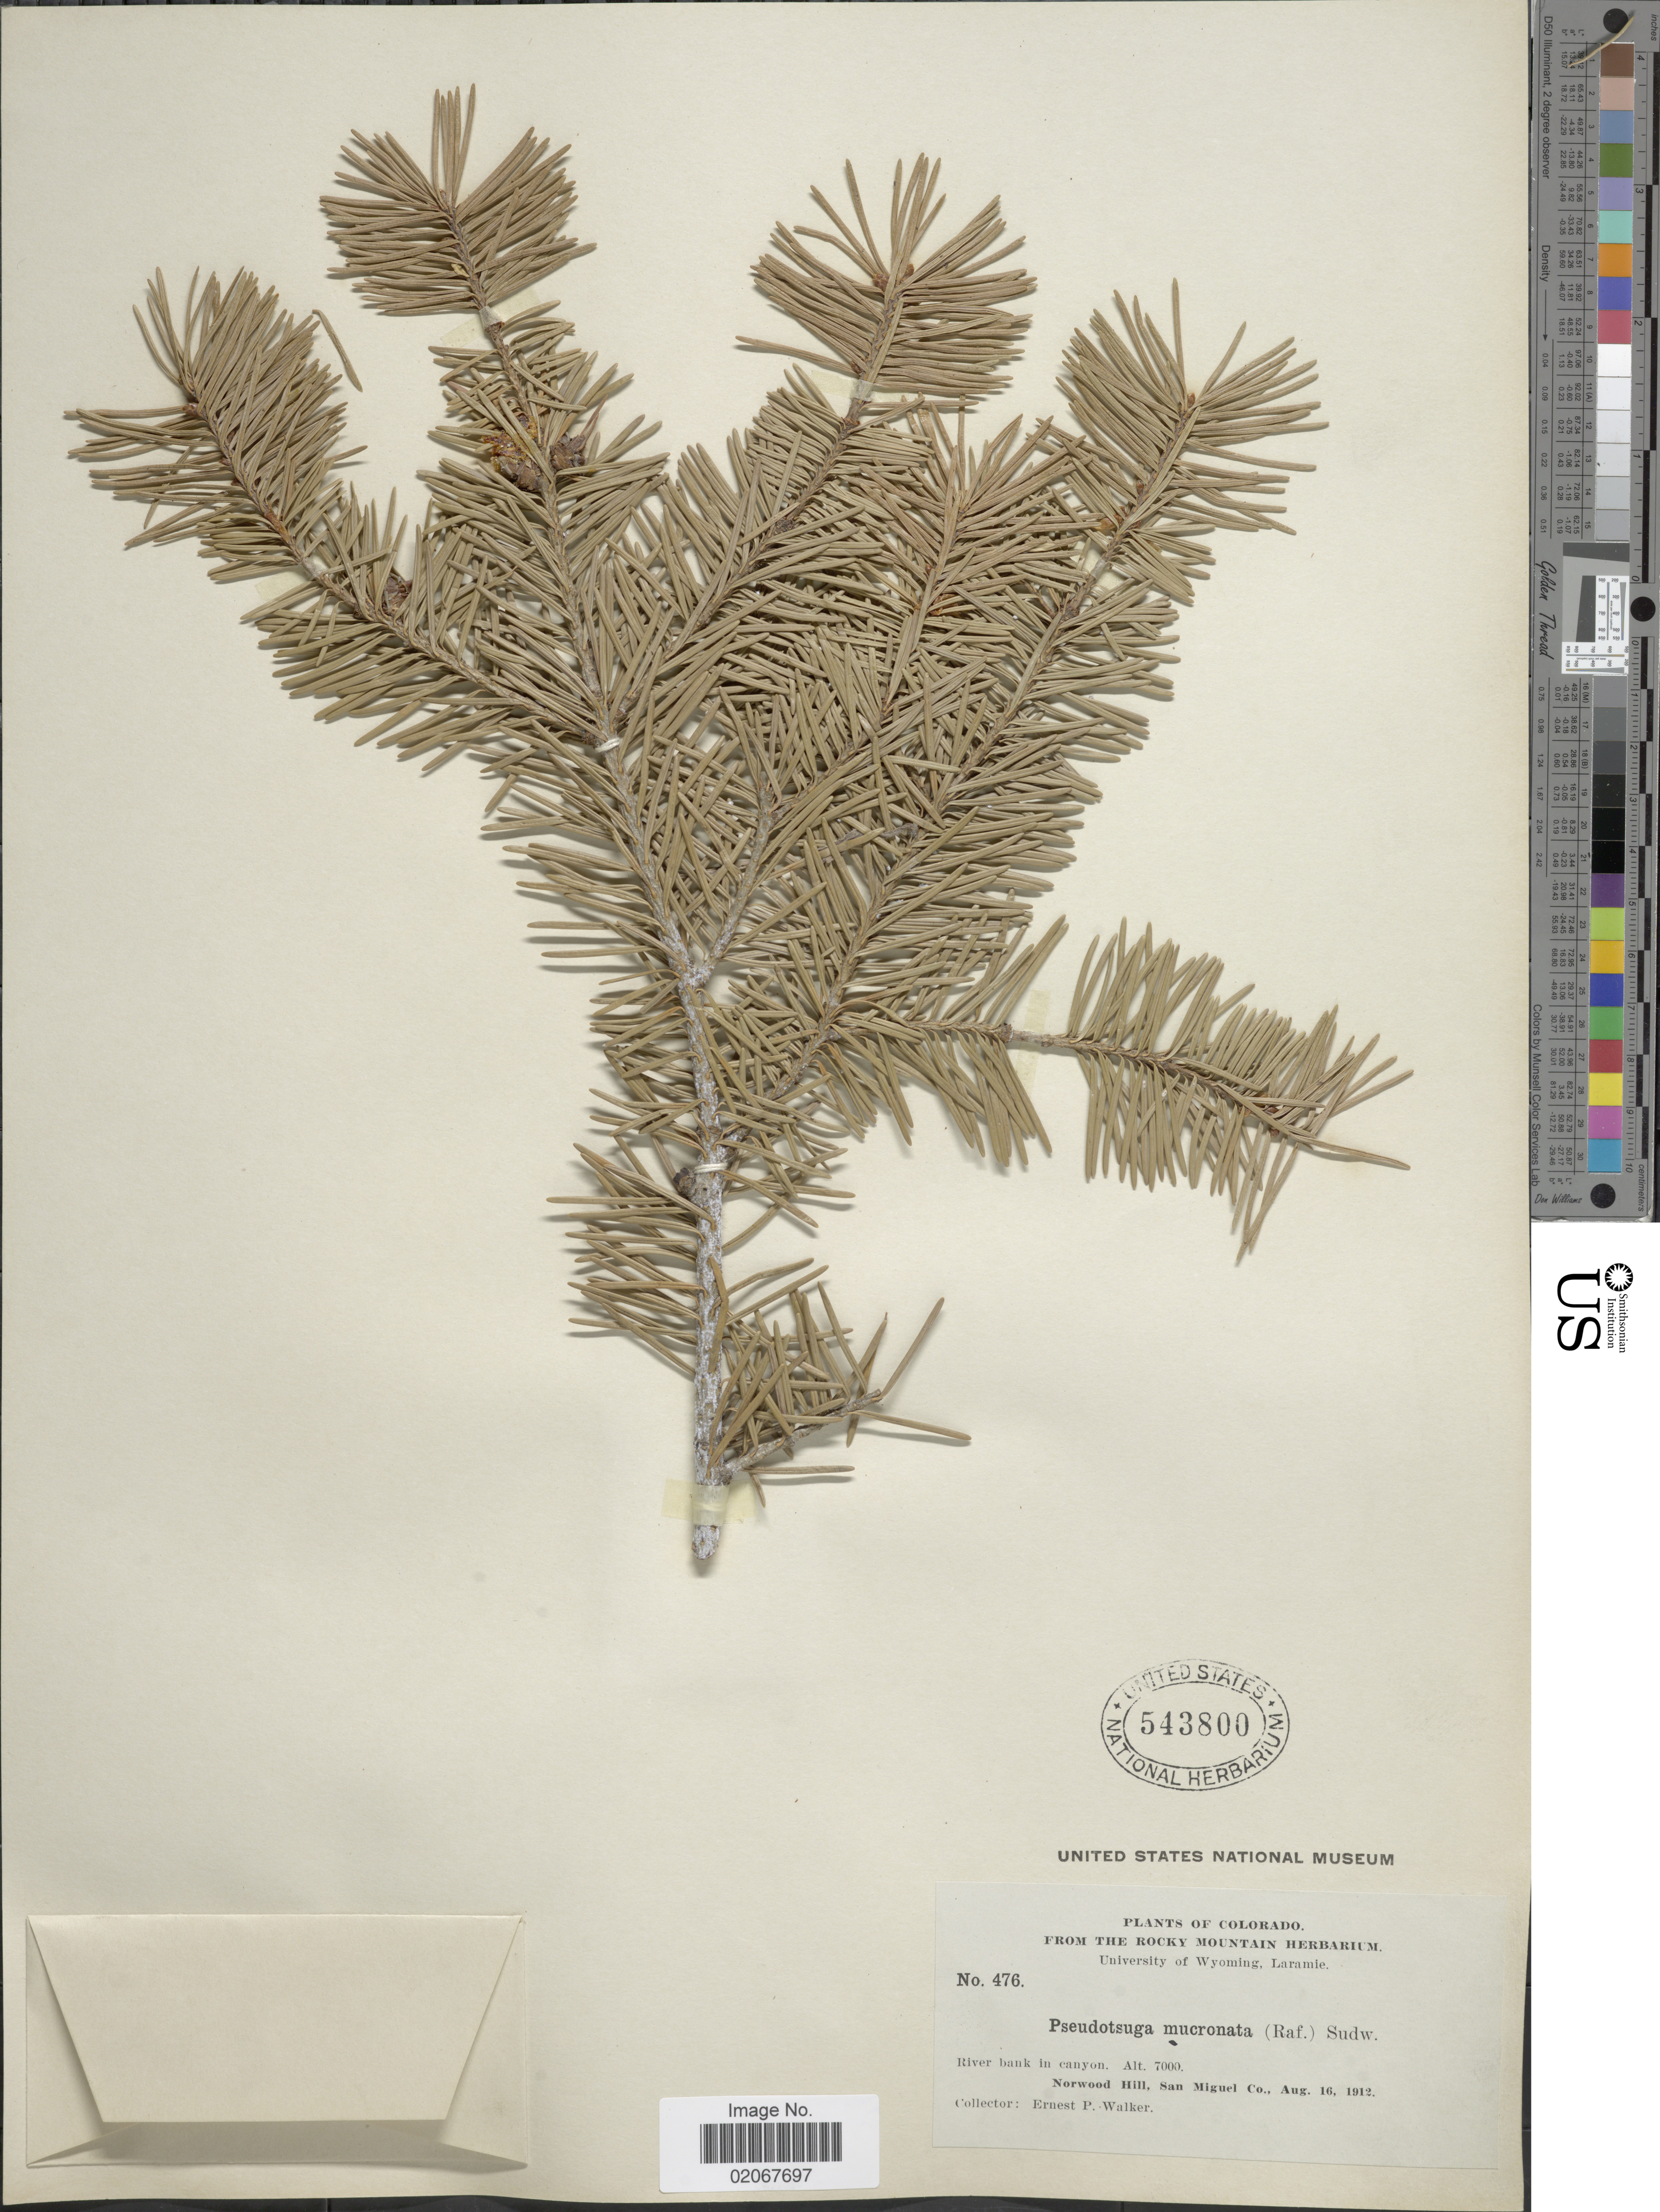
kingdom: Plantae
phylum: Tracheophyta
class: Pinopsida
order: Pinales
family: Pinaceae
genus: Pseudotsuga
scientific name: Pseudotsuga menziesii var. glauca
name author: (Beissn.) Franco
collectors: E. P. Walker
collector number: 476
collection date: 1912-08-16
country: United States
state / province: Colorado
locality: River bank in canyon. Norwood Hill, San Miguel Co.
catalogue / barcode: US 543800